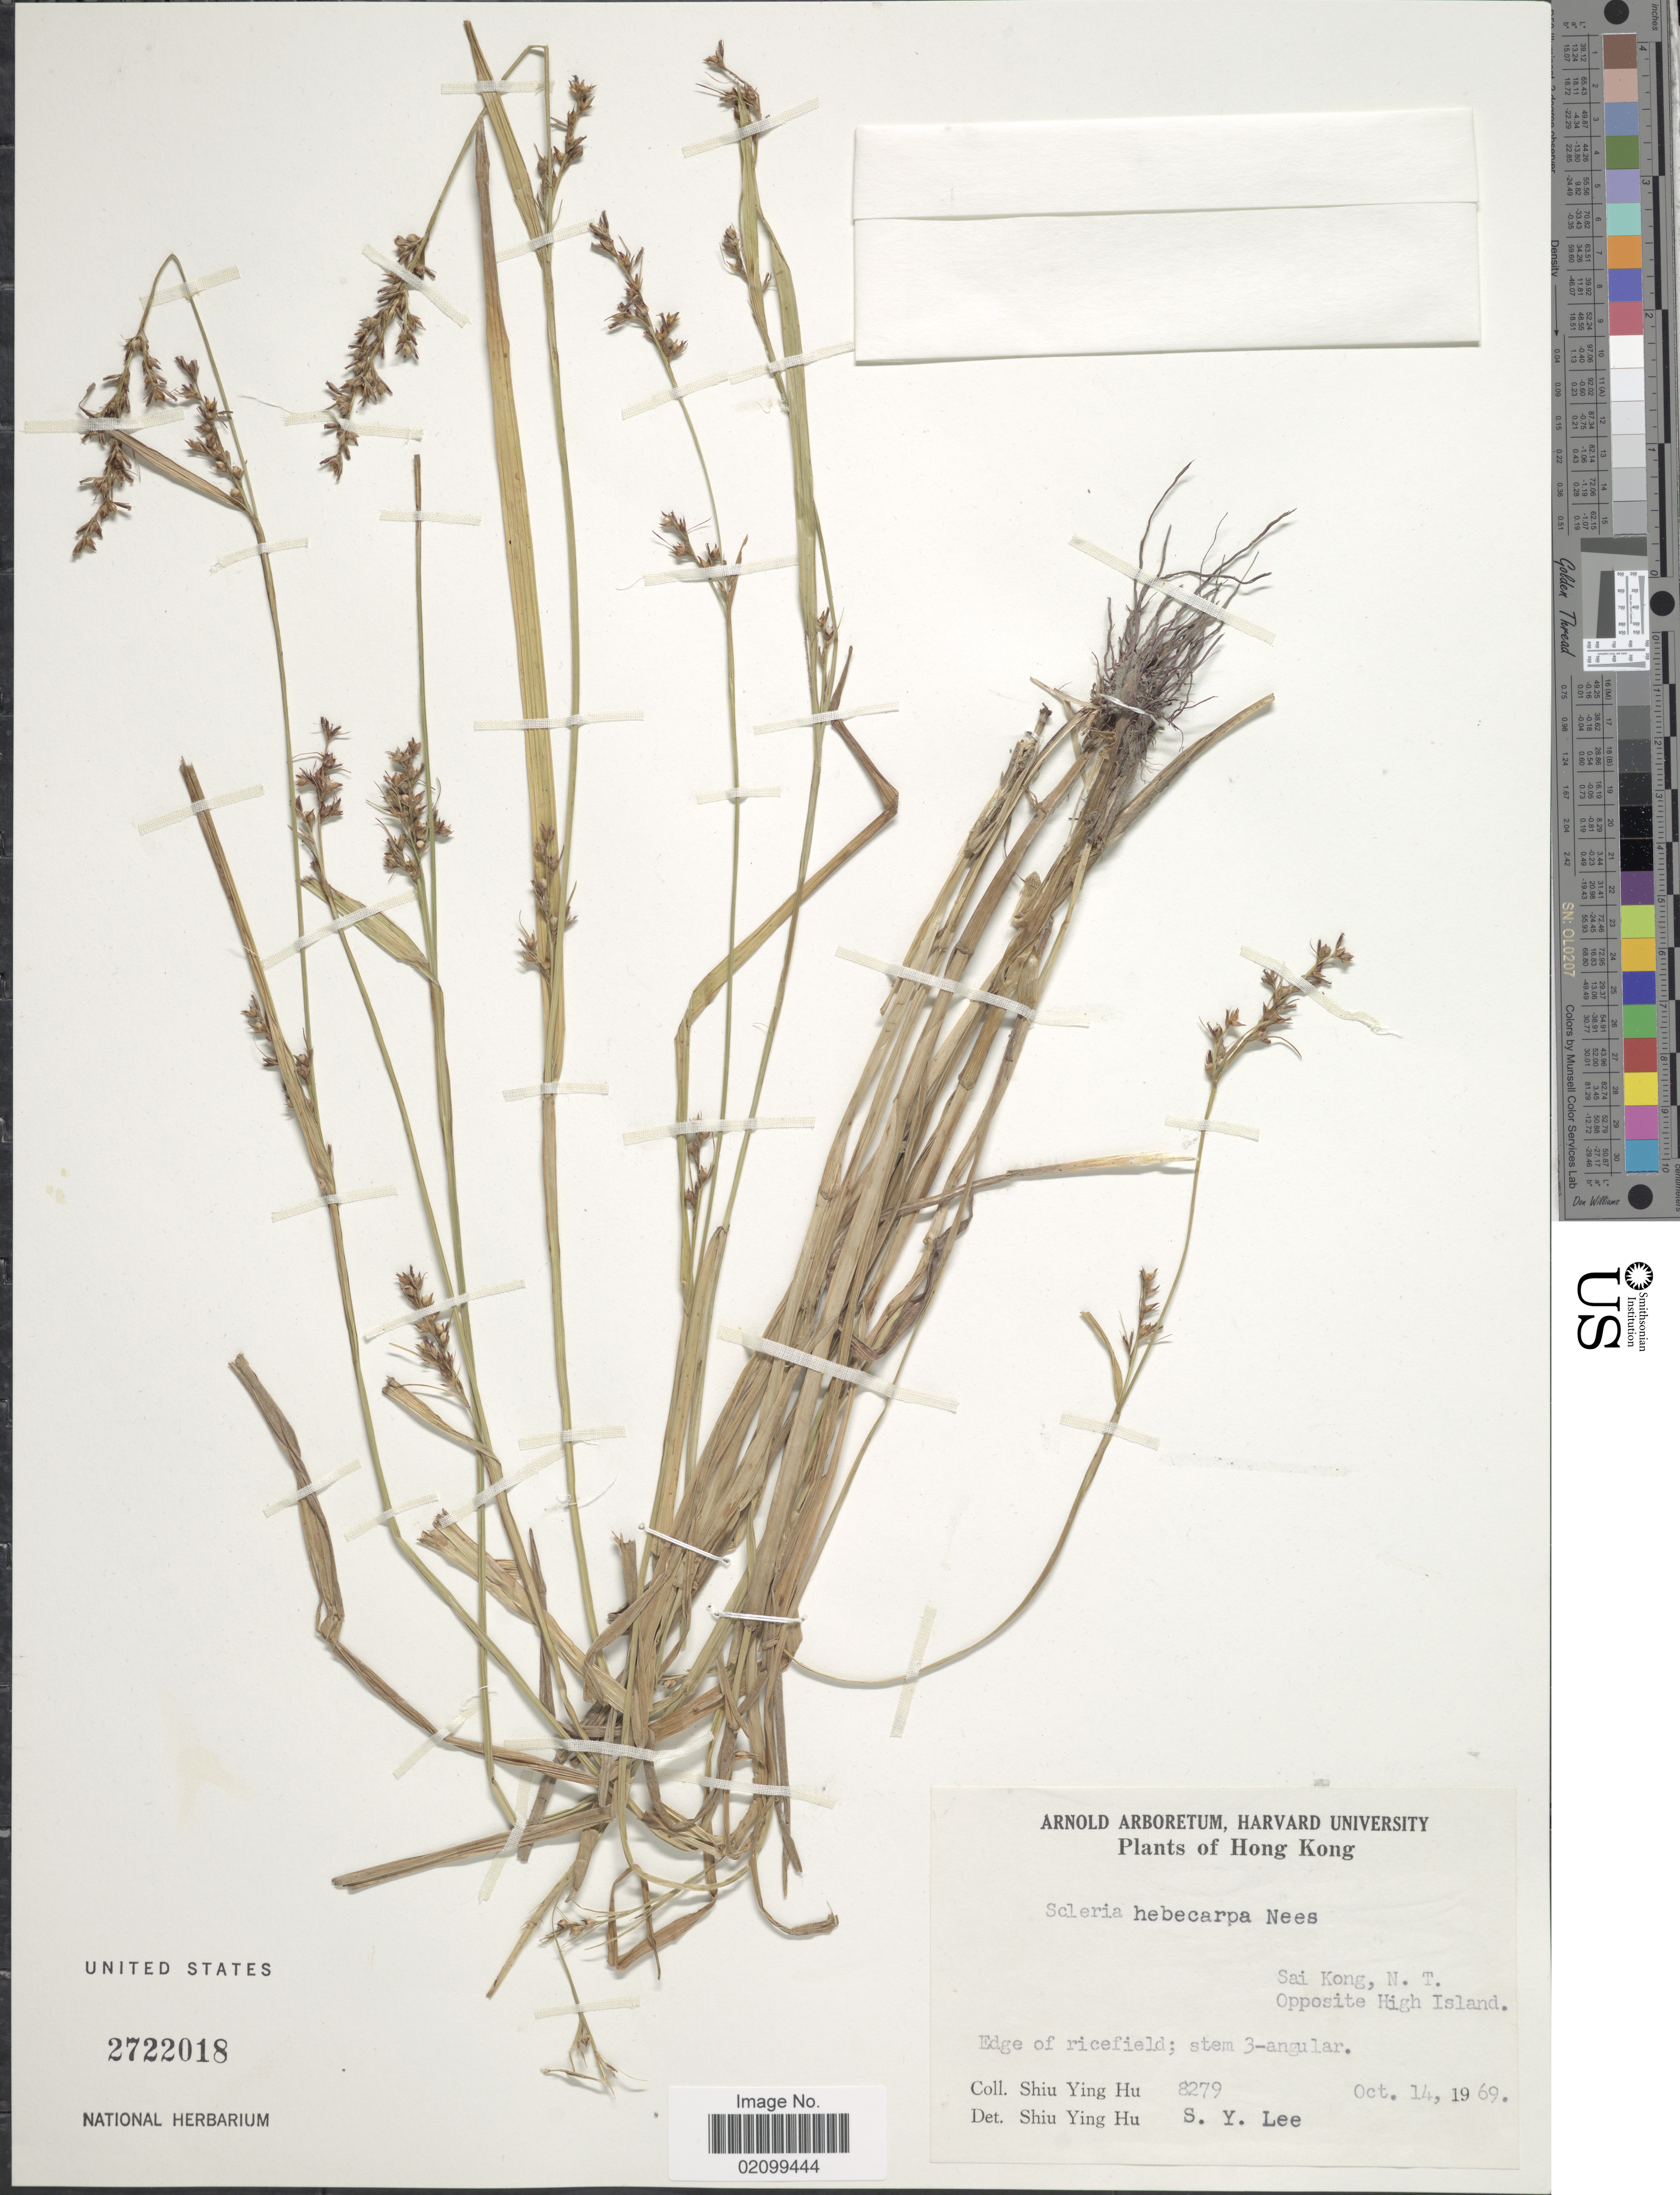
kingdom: Plantae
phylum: Tracheophyta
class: Liliopsida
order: Poales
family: Cyperaceae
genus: Scleria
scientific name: Scleria sp.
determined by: Strong, Mark T., (BOT), Smithsonian Institution - National Museum of Natural History (UNITED STATES)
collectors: S. Y. Hu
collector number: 8279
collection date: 1969-10-14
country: China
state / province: Hong Kong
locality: Sai Kong, N.T. Opposite of High Island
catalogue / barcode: US 2722018